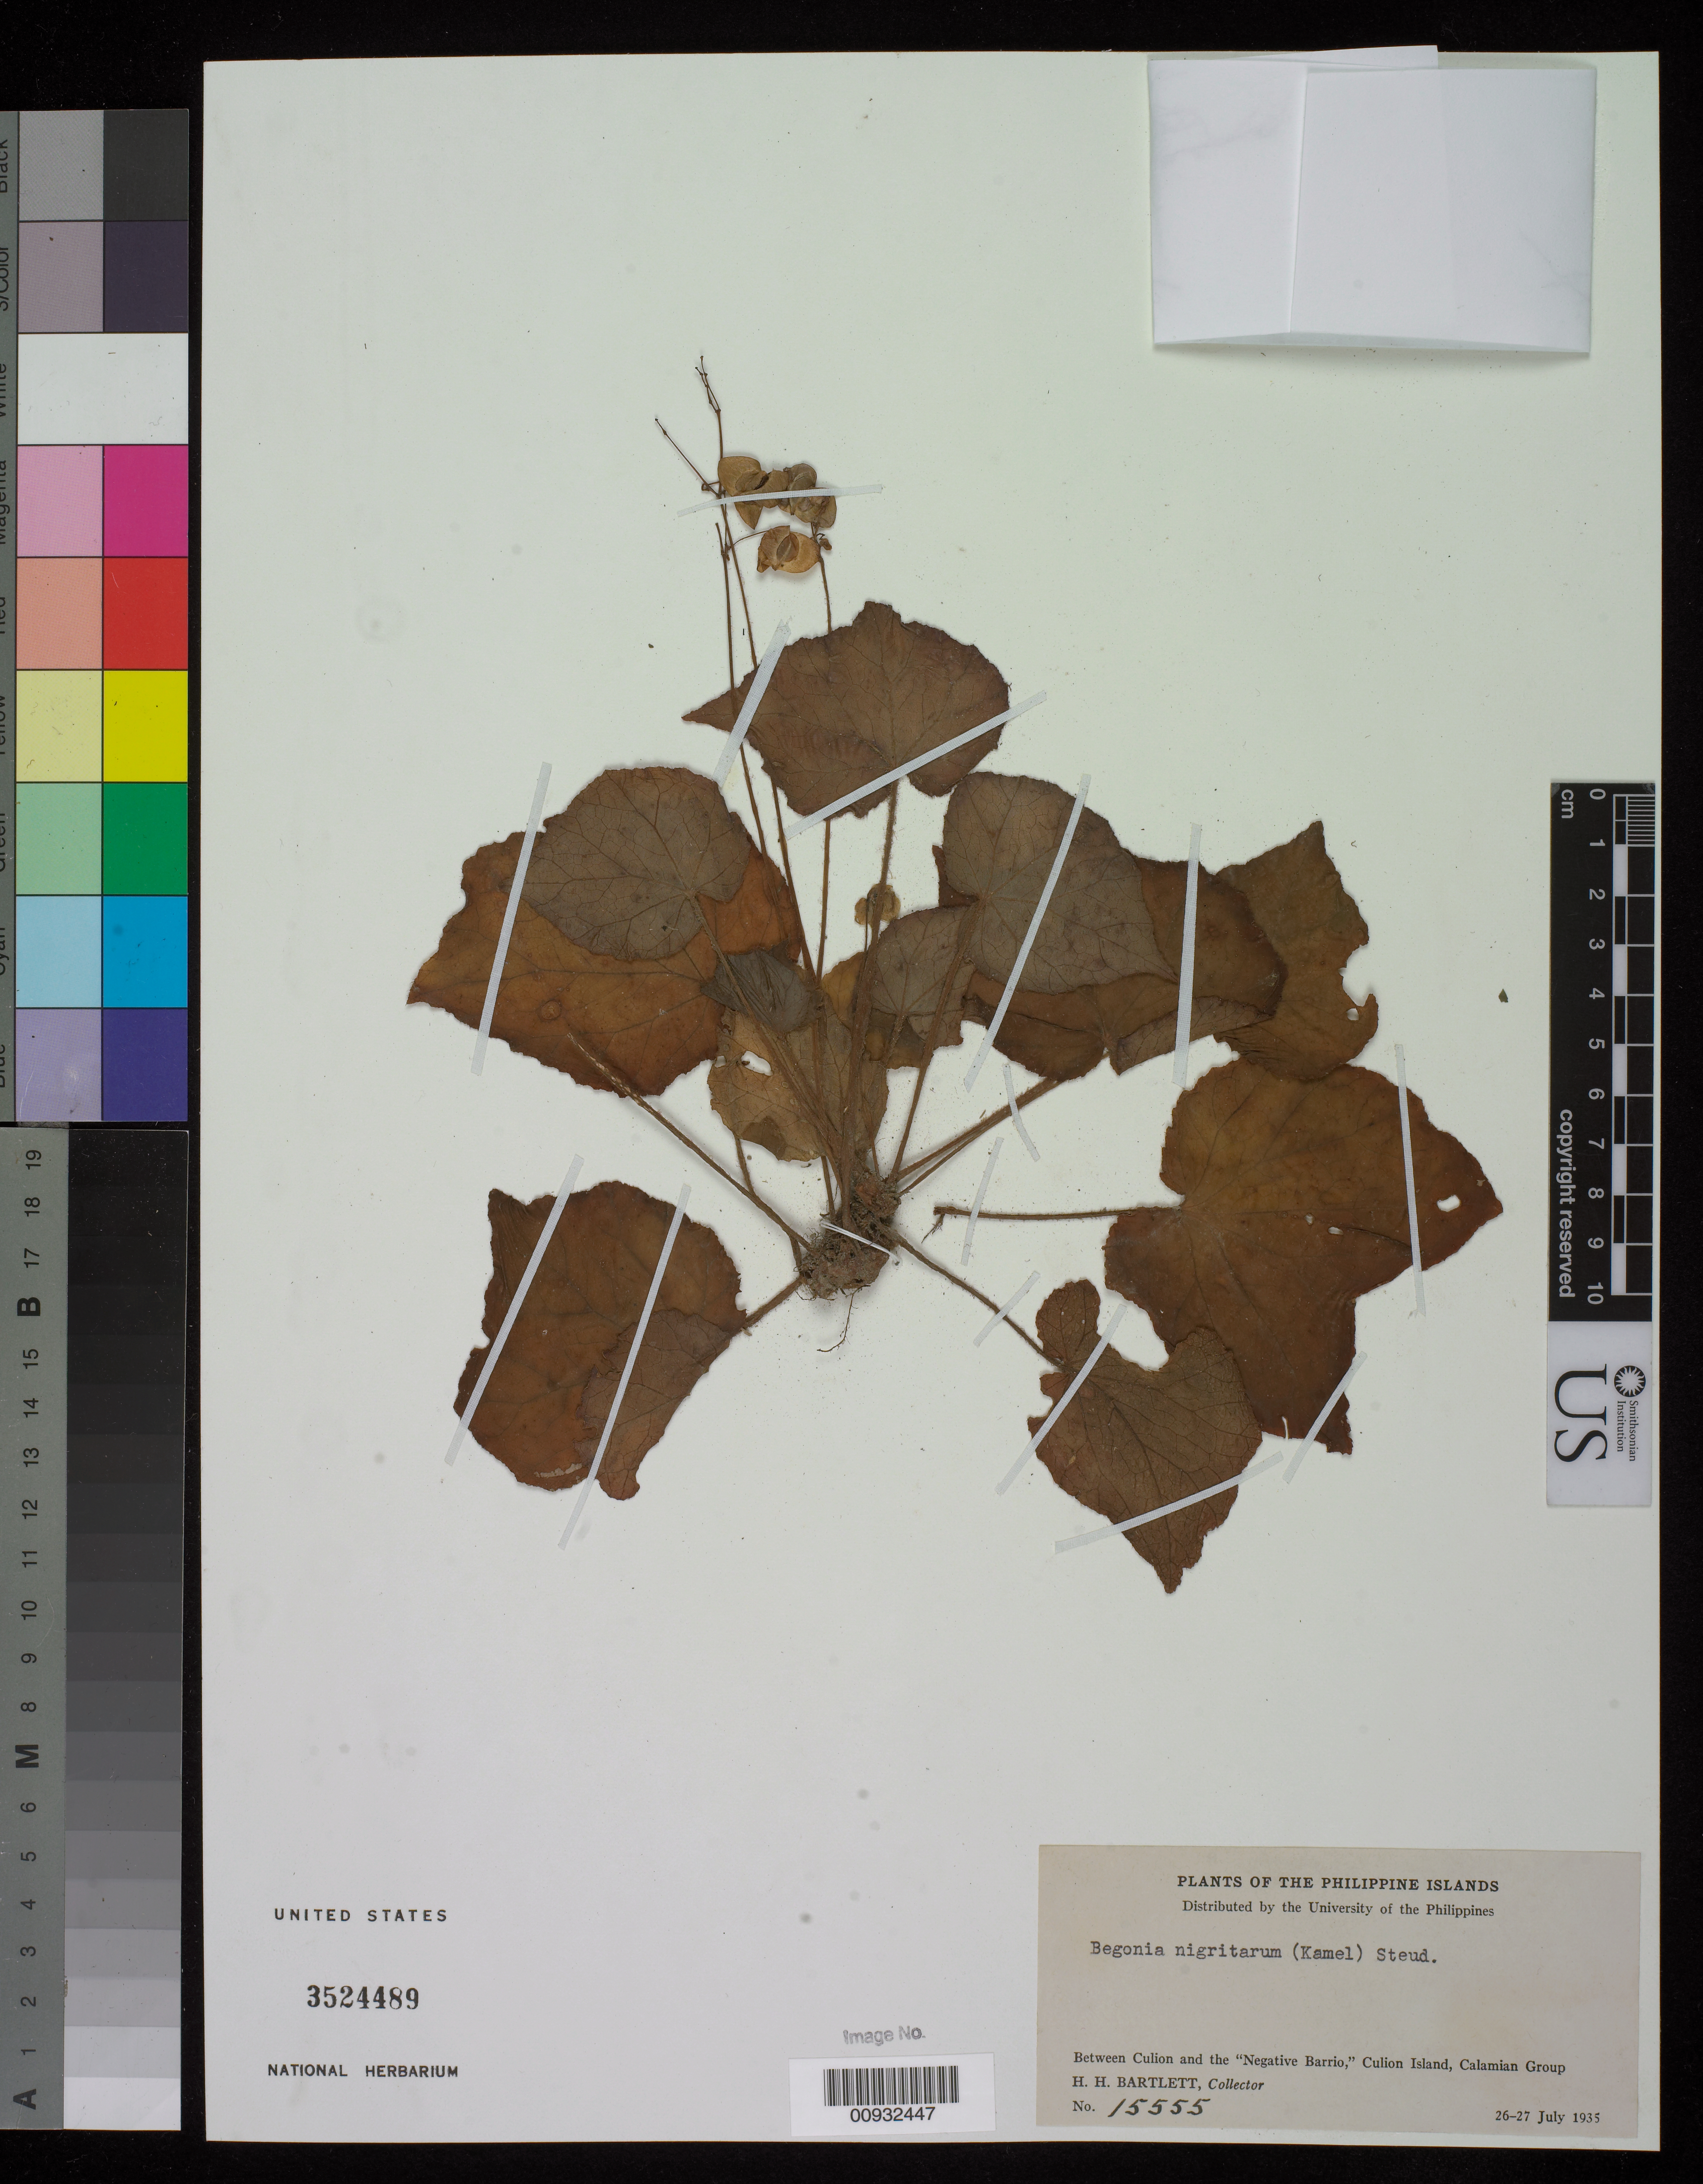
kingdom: Plantae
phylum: Tracheophyta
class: Magnoliopsida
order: Cucurbitales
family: Begoniaceae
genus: Begonia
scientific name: Begonia nigritarum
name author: (Kamel) Steud.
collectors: H. H. Bartlett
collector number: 15555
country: Philippines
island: Culion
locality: Between Culion and the Negative Barrio.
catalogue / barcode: US 3521189